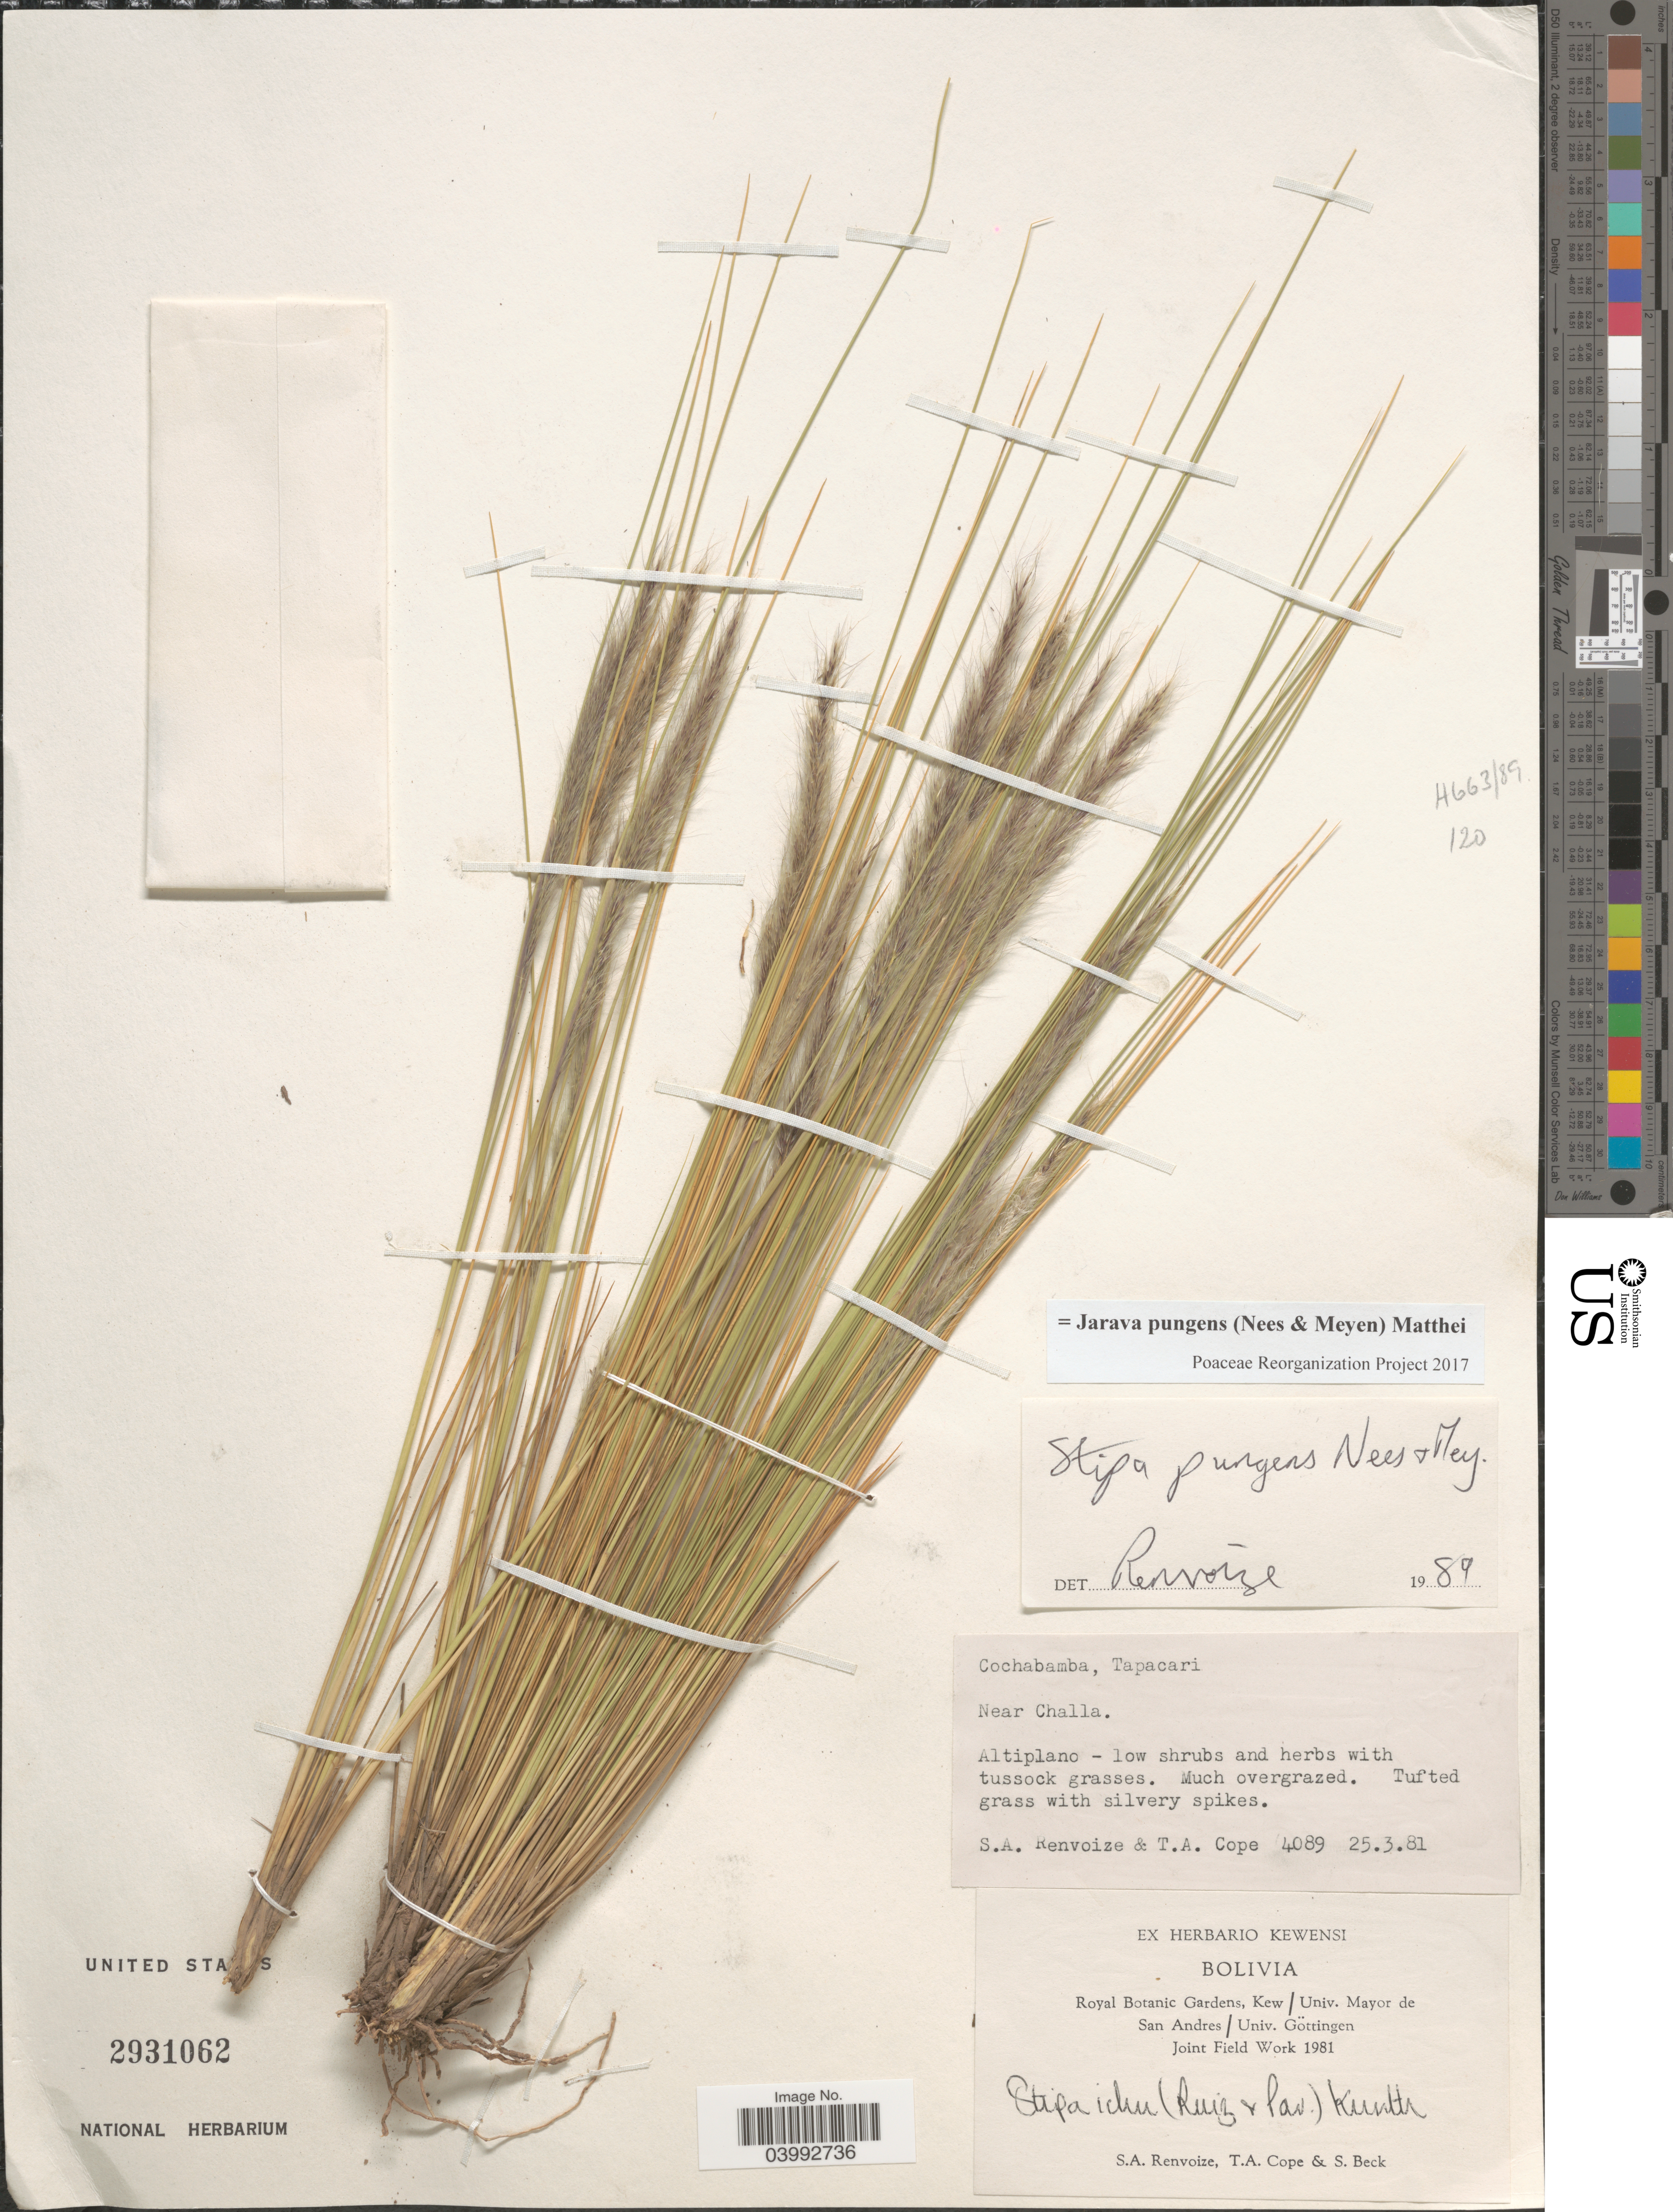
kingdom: Plantae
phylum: Tracheophyta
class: Liliopsida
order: Poales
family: Poaceae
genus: Jarava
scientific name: Jarava pungens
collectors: S. A. Renvoize, T. A. Cope & S. G. Beck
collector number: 4089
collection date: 1981-03-25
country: Bolivia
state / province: Cochabamba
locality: Tapacari. Near Challa. Altiplano.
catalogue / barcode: US 2931062